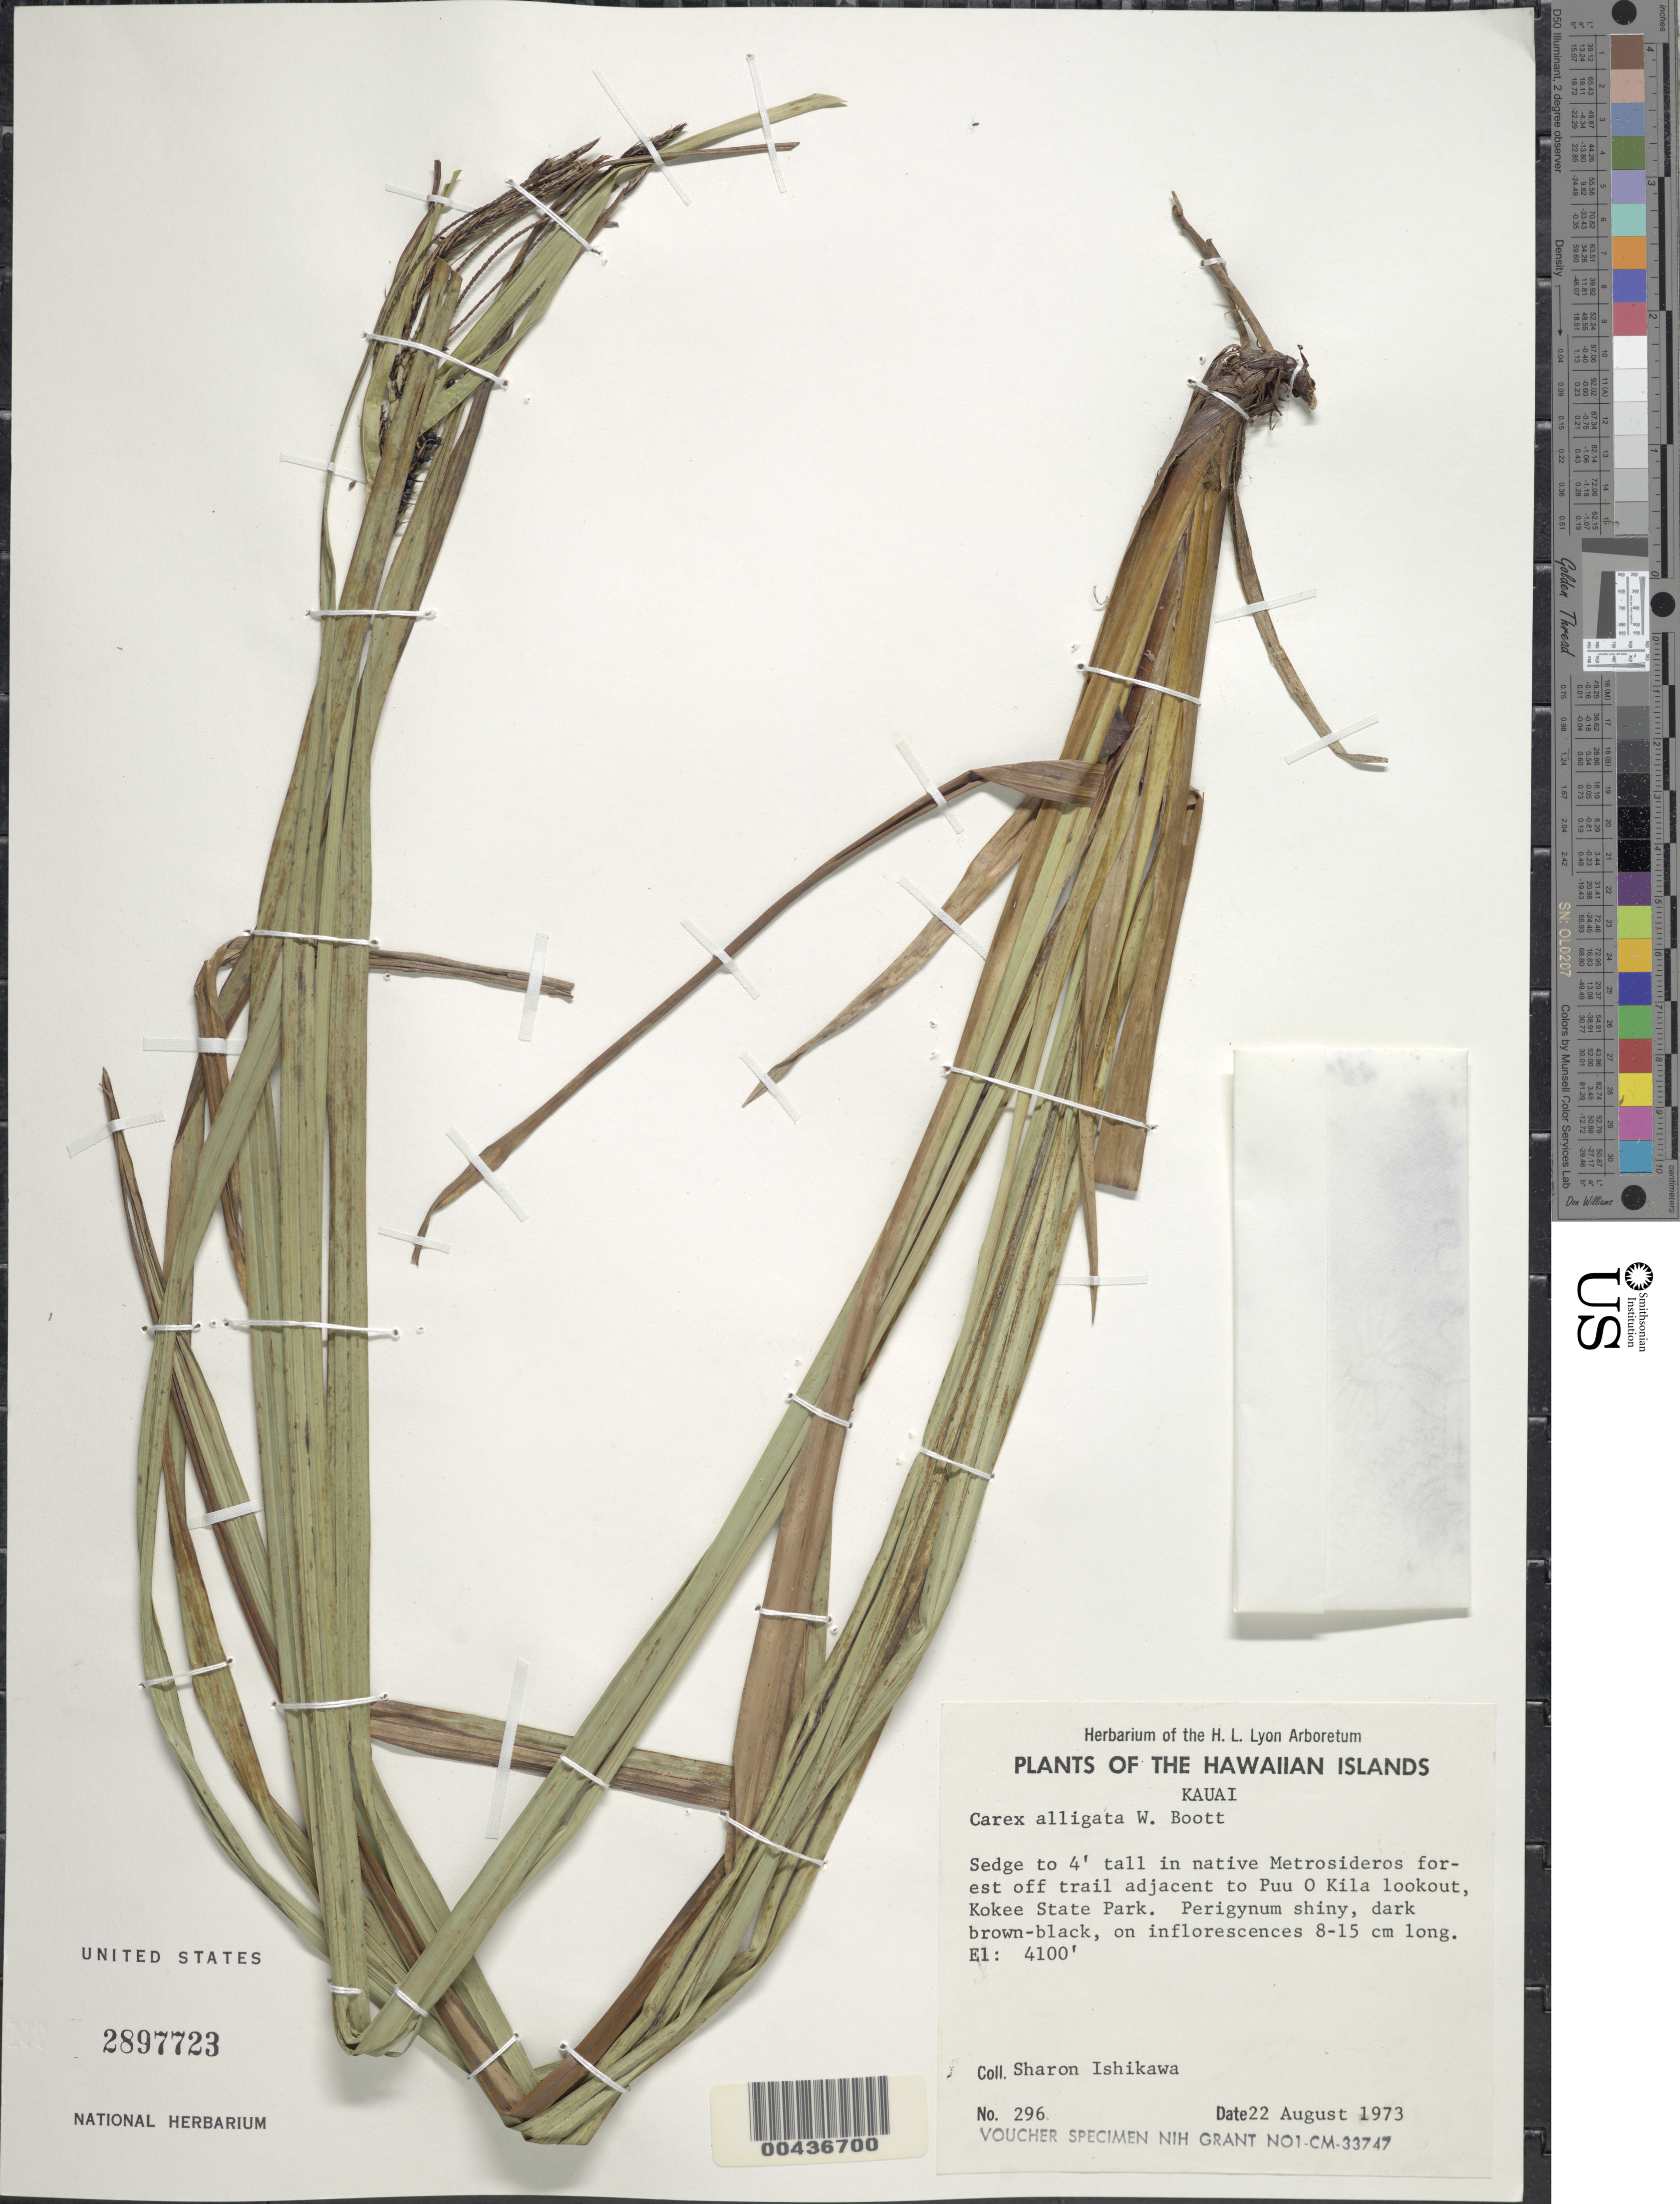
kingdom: Plantae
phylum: Tracheophyta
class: Liliopsida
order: Poales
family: Cyperaceae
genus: Carex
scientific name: Carex alligata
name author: Boott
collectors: S. S. Ishikawa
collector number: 296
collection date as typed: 22 Aug 1973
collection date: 1973-08-22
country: United States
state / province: Hawaii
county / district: Kauai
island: Kaua'i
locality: forest off trail adjacent to Puu O Kila lookout, Kokee State Park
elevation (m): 1250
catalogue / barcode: US 2897723